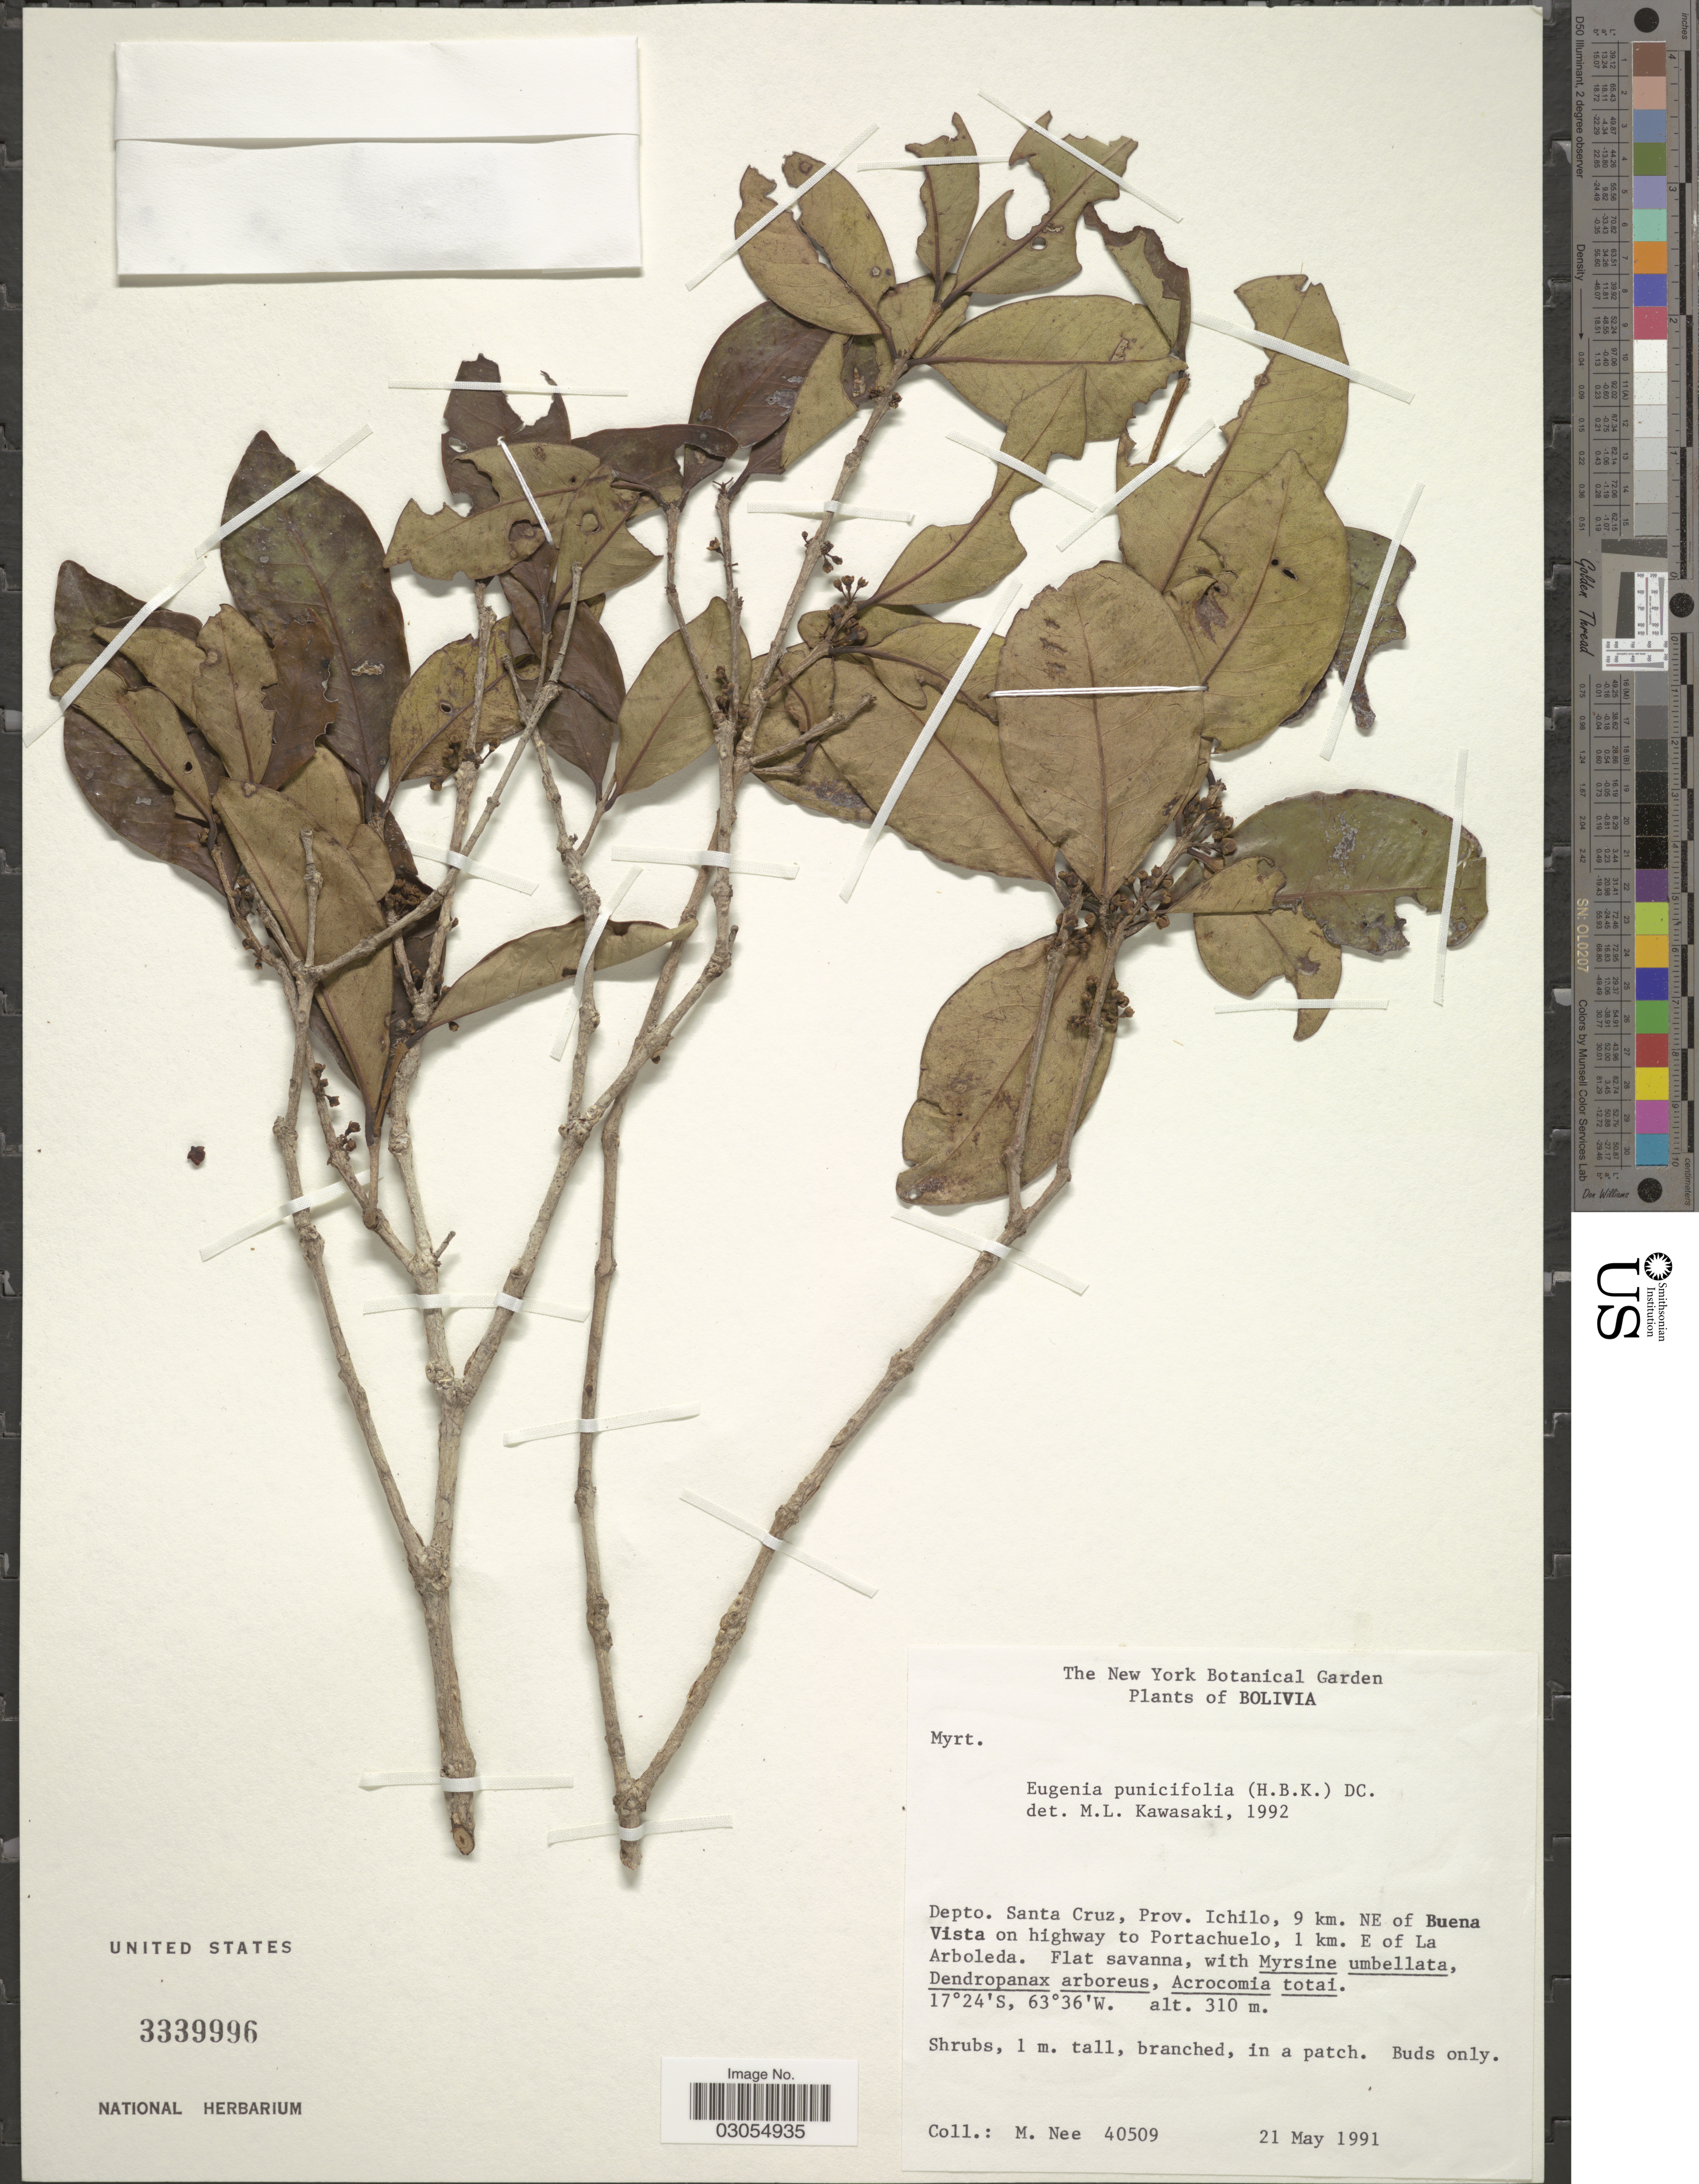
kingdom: Plantae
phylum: Tracheophyta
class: Magnoliopsida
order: Myrtales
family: Myrtaceae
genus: Eugenia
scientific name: Eugenia punicifolia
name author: (Kunth) DC.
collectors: M. Nee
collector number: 40509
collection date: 1991-05-21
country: Bolivia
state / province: Santa Cruz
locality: Depto. Santa Cruz, Prov. Ichilo, 9 km. NE of Buena Vista on highway to Portachuelo, 1 km. E of La Arboleda.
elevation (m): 310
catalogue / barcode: US 3339996